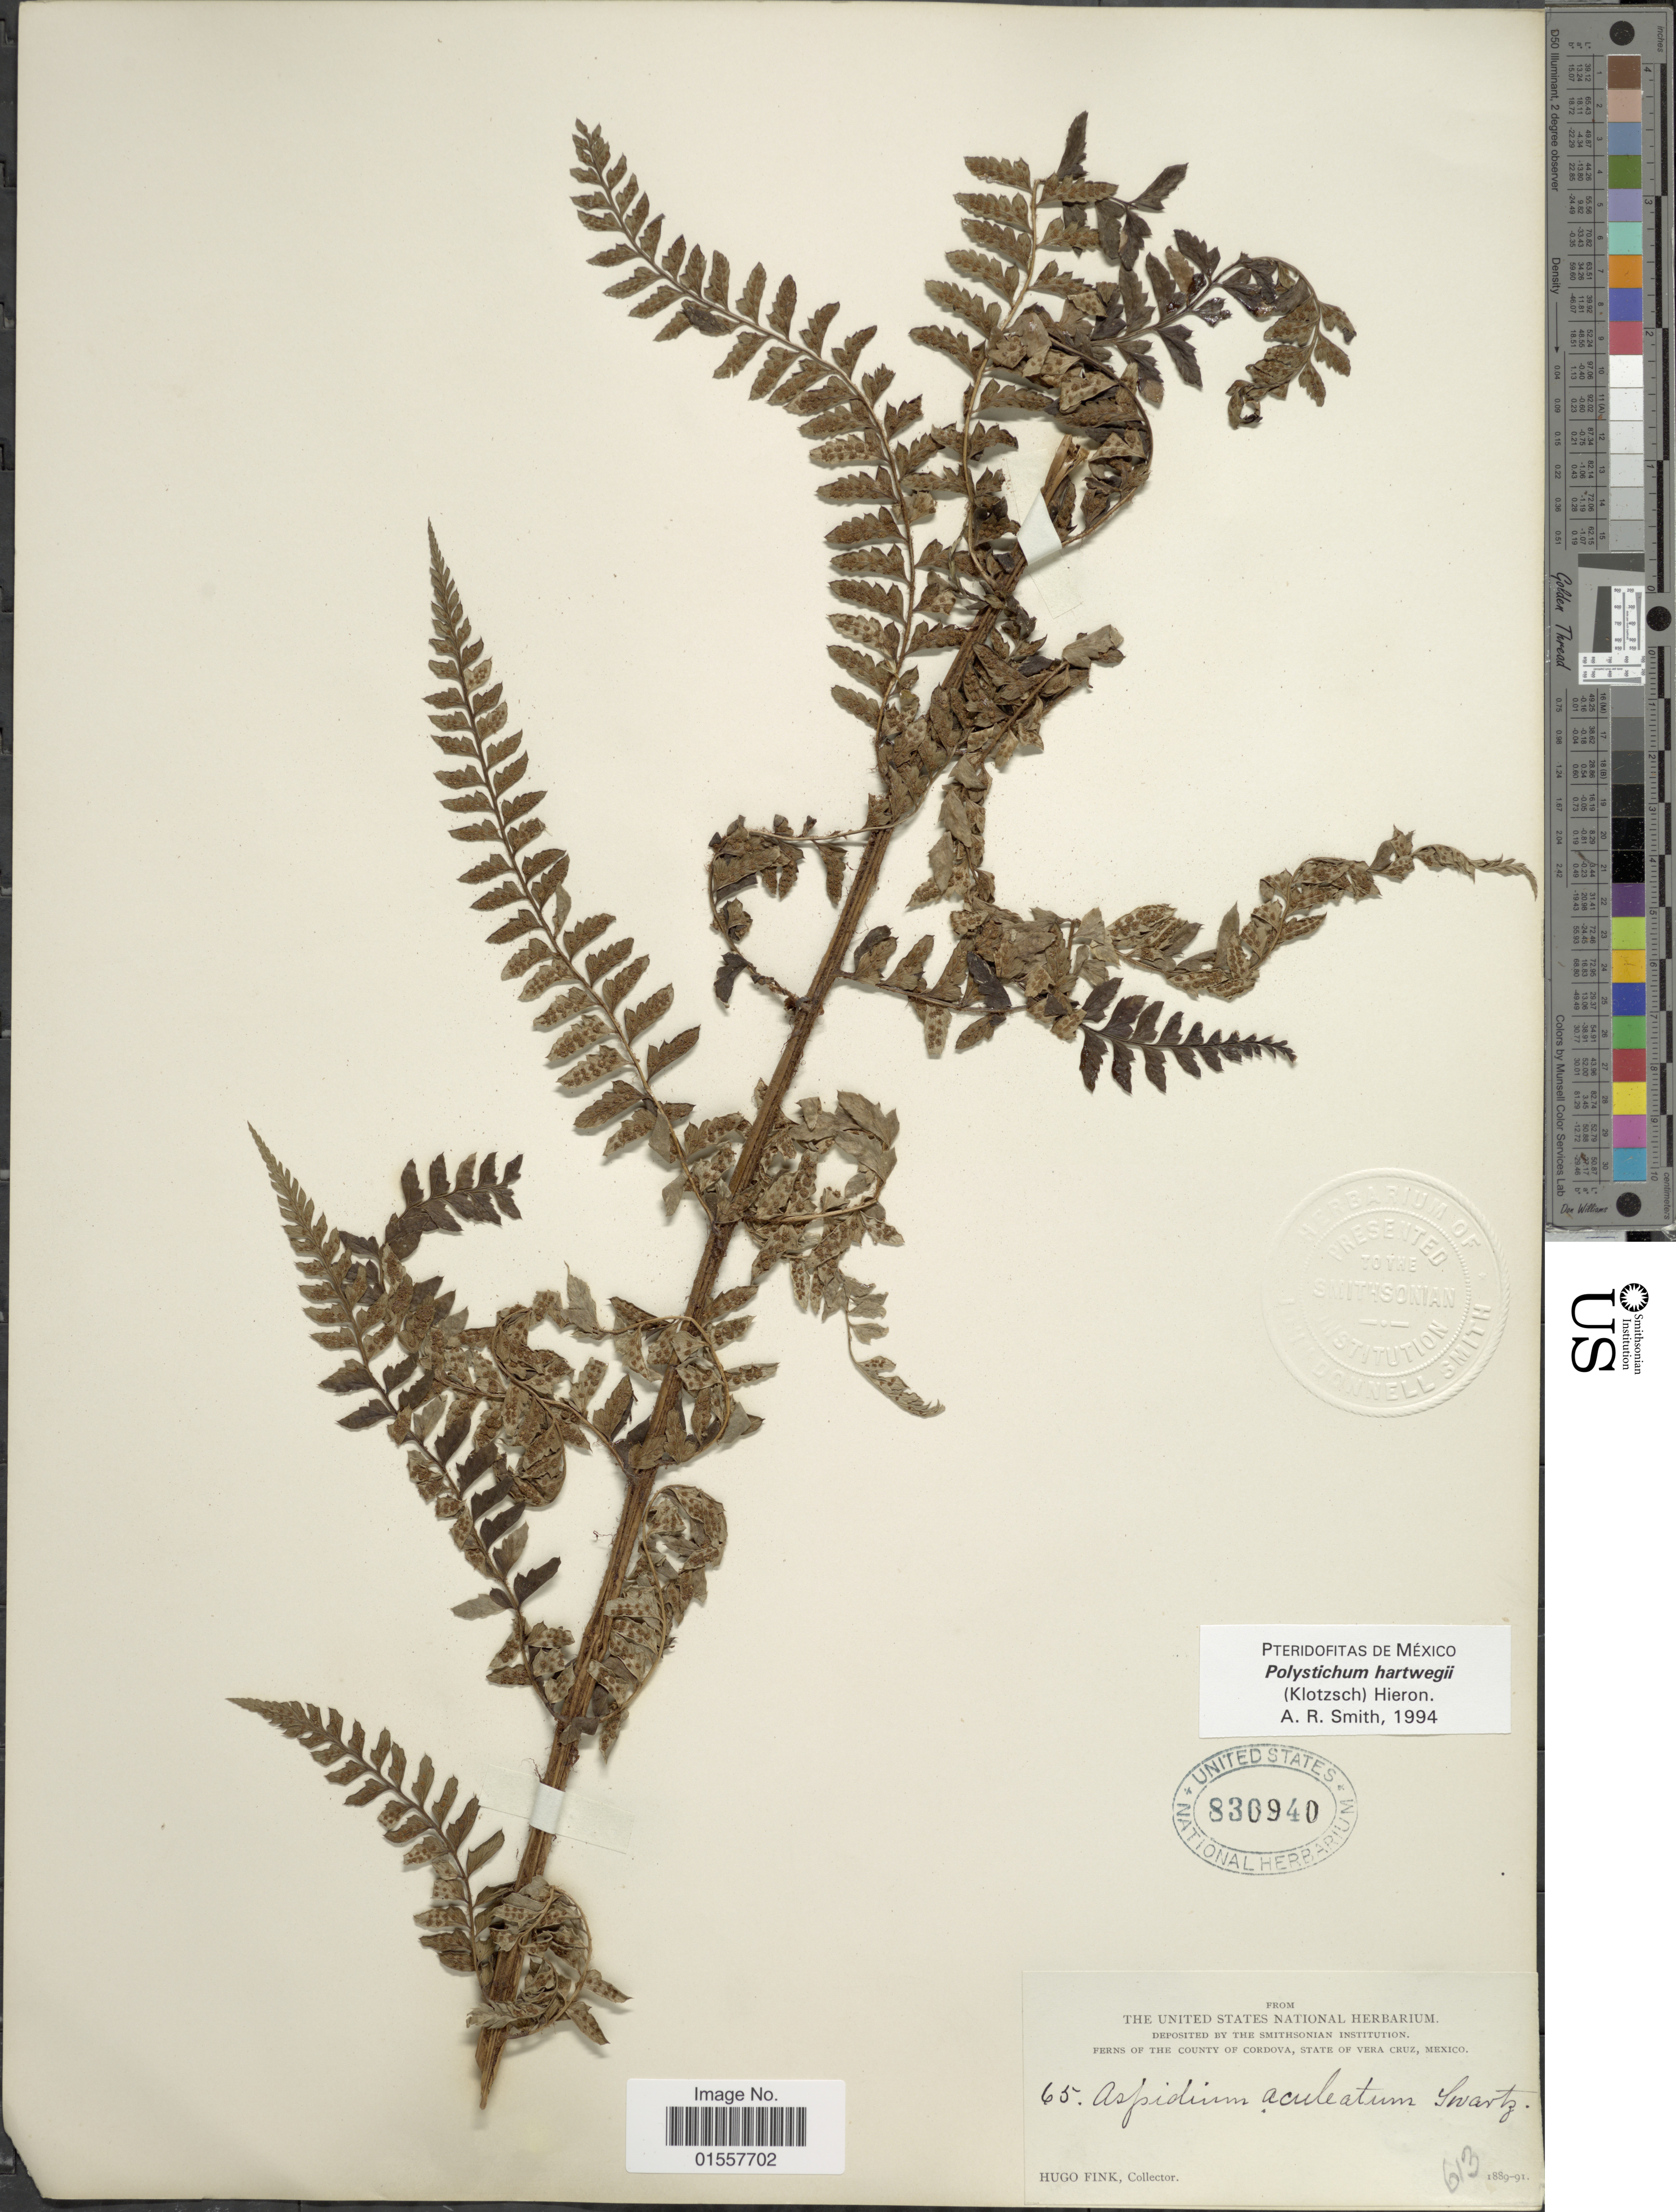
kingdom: Plantae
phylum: Tracheophyta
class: Polypodiopsida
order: Polypodiales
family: Dryopteridaceae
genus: Polystichum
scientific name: Polystichum hartwegii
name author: (Klotzsch) Hieron.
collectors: H. Fink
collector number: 65/613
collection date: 1889/1891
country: Mexico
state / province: Veracruz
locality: County of Cordova, State of Vera Cruz, Mexico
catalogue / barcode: US 830940